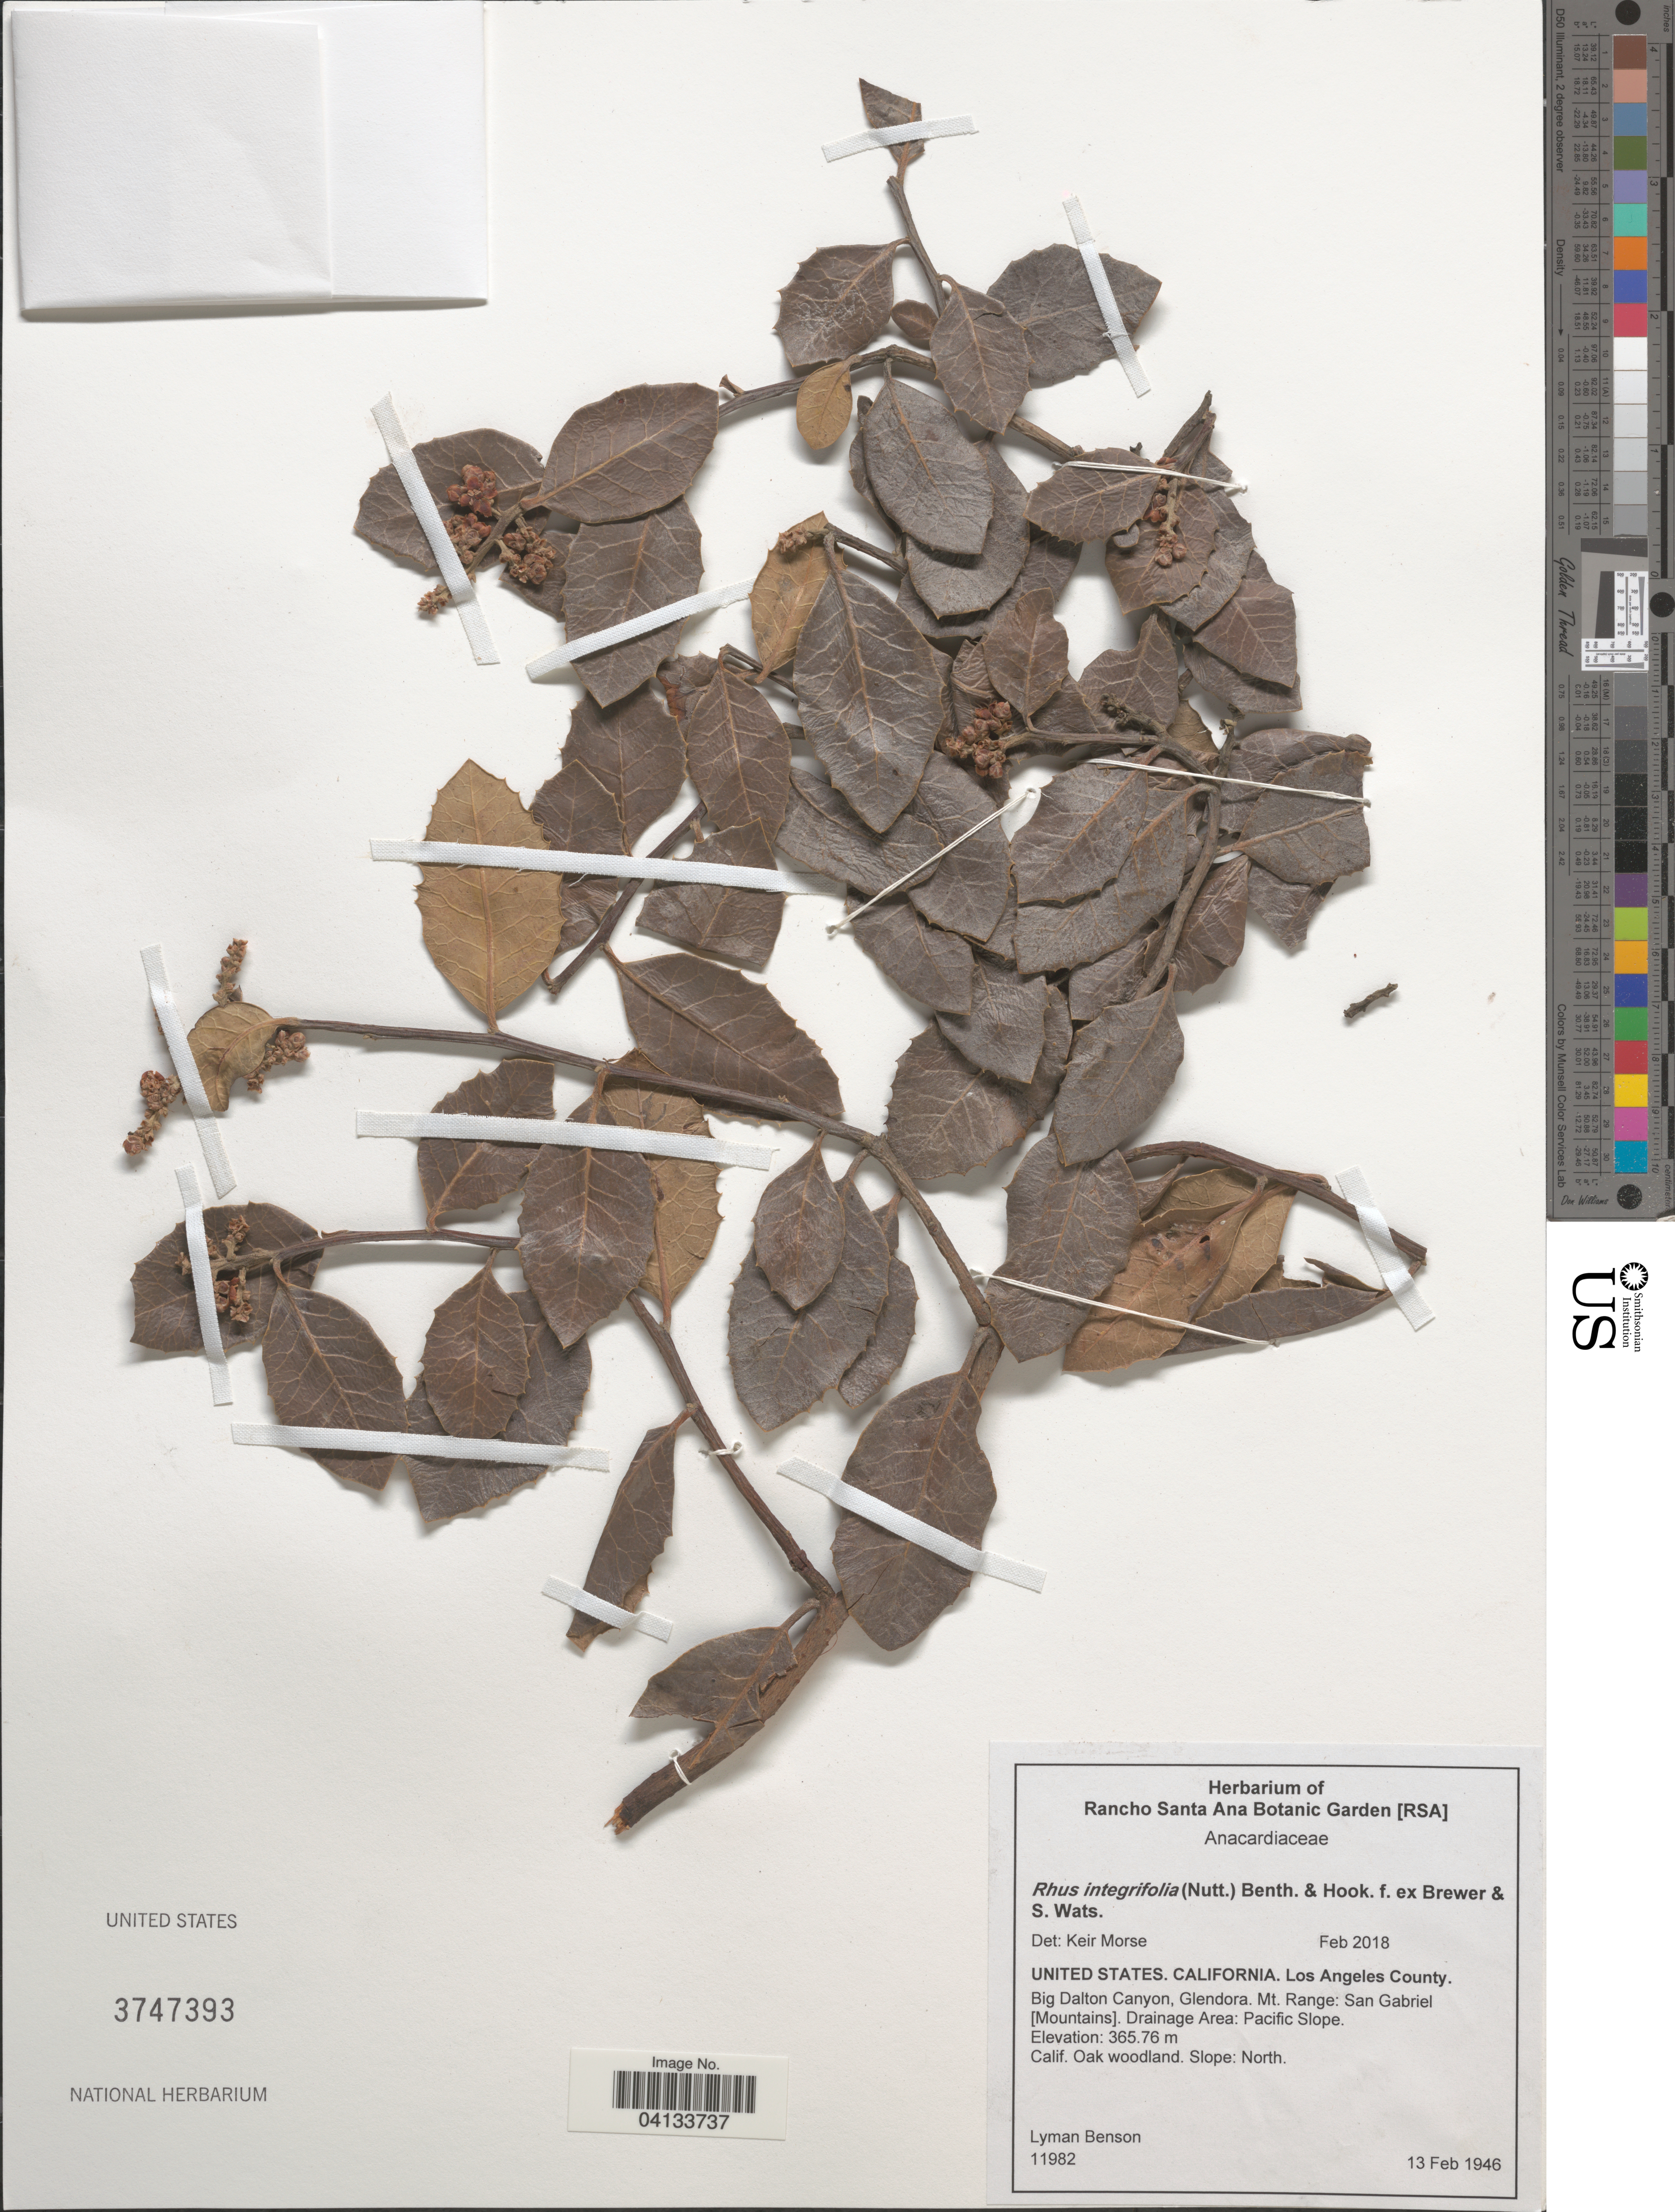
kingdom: Plantae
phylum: Tracheophyta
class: Magnoliopsida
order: Sapindales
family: Anacardiaceae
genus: Rhus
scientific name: Rhus integrifolia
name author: (Nutt.) Benth. & Hook. f. ex W.H. Brewer & S. Watson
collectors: L. D. Benson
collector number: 11982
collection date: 1946-02-13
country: United States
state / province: California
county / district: Los Angeles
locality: Los Angeles County. Big Dalton Canyon, Glendora. Mt. Range: San Gabriel [Mountains]. Drainage Area: Pacific Slope. Calif. Oak woodland. Slope: North.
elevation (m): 365.76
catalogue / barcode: US 3747393